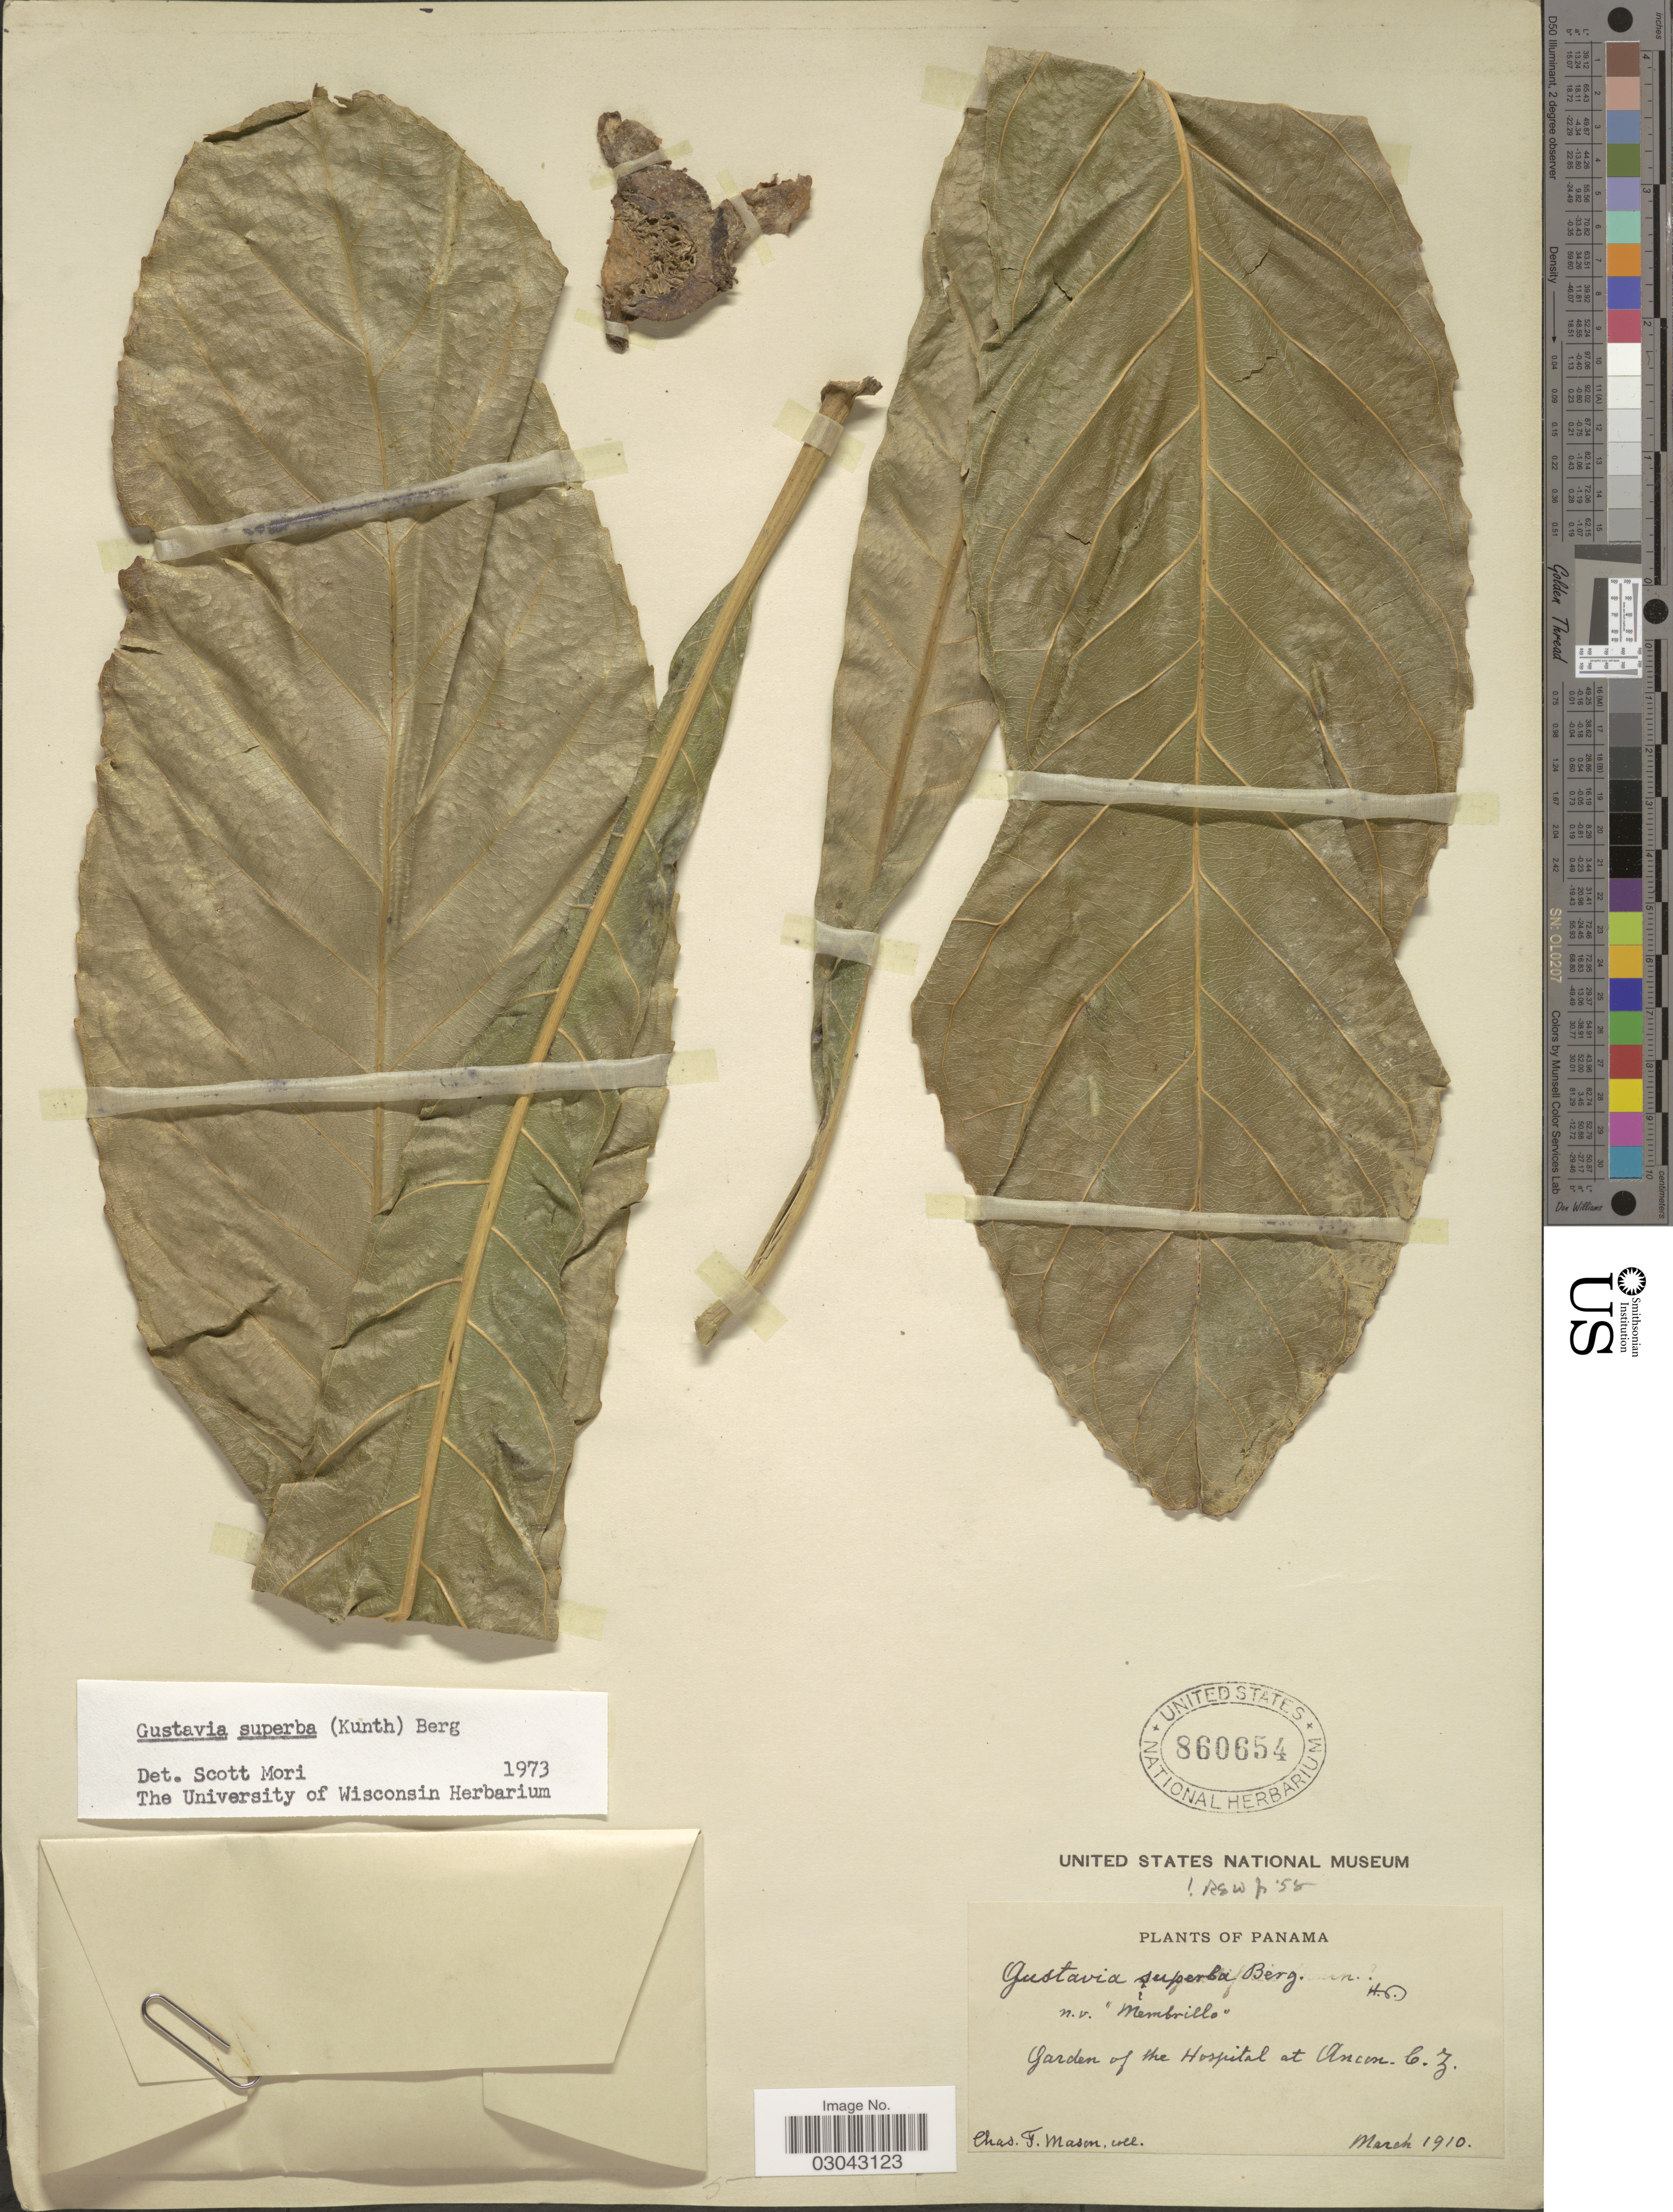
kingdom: Plantae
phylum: Tracheophyta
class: Magnoliopsida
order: Ericales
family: Lecythidaceae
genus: Gustavia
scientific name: Gustavia superba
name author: (Kunth) O. Berg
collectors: C. T. Mason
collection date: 1910-03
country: Panama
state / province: Colón / Panamá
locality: Garden of the Hospital at Ancon.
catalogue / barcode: US 860654